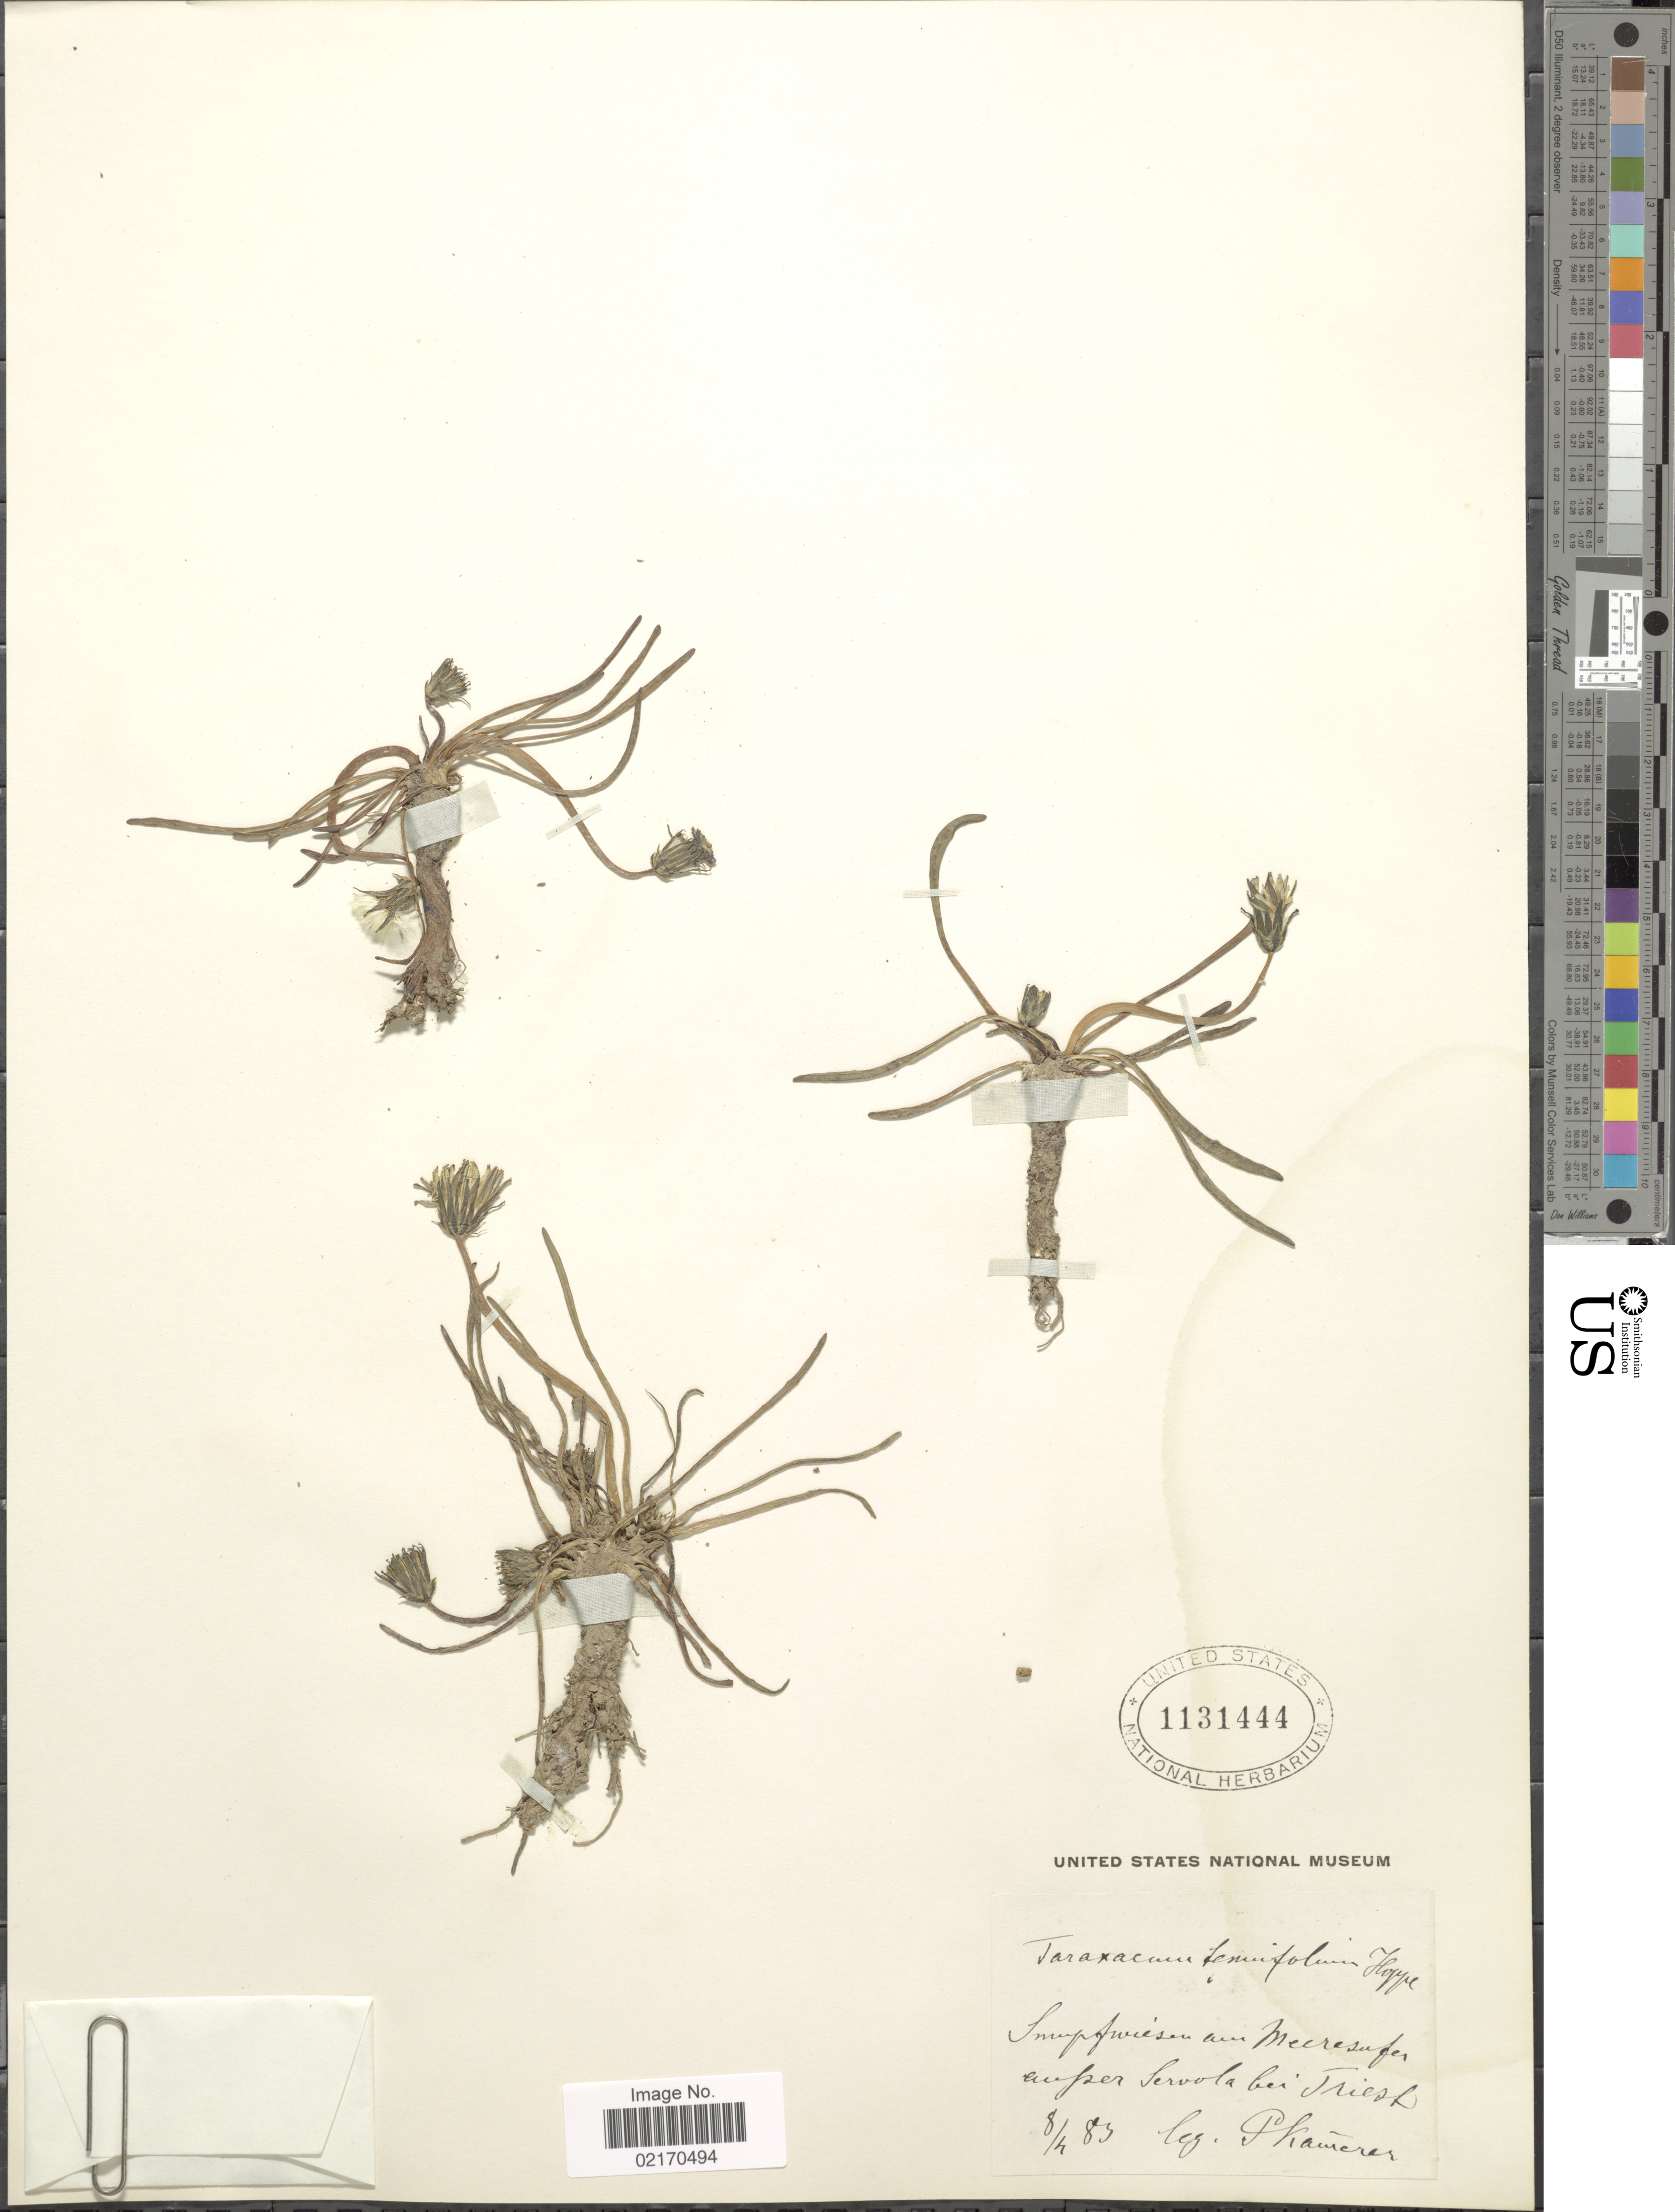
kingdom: Plantae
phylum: Tracheophyta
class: Magnoliopsida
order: Asterales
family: Asteraceae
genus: Taraxacum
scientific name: Taraxacum tenuifolium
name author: (Hoppe & Hornsch.) W.D.J. Koch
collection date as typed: Transcribed d/m/y: 8/4/83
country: Italy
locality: Smupfwiesen am Mecresufer, aufer Servola bei Triest. [interpreted]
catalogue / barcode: US 1131444